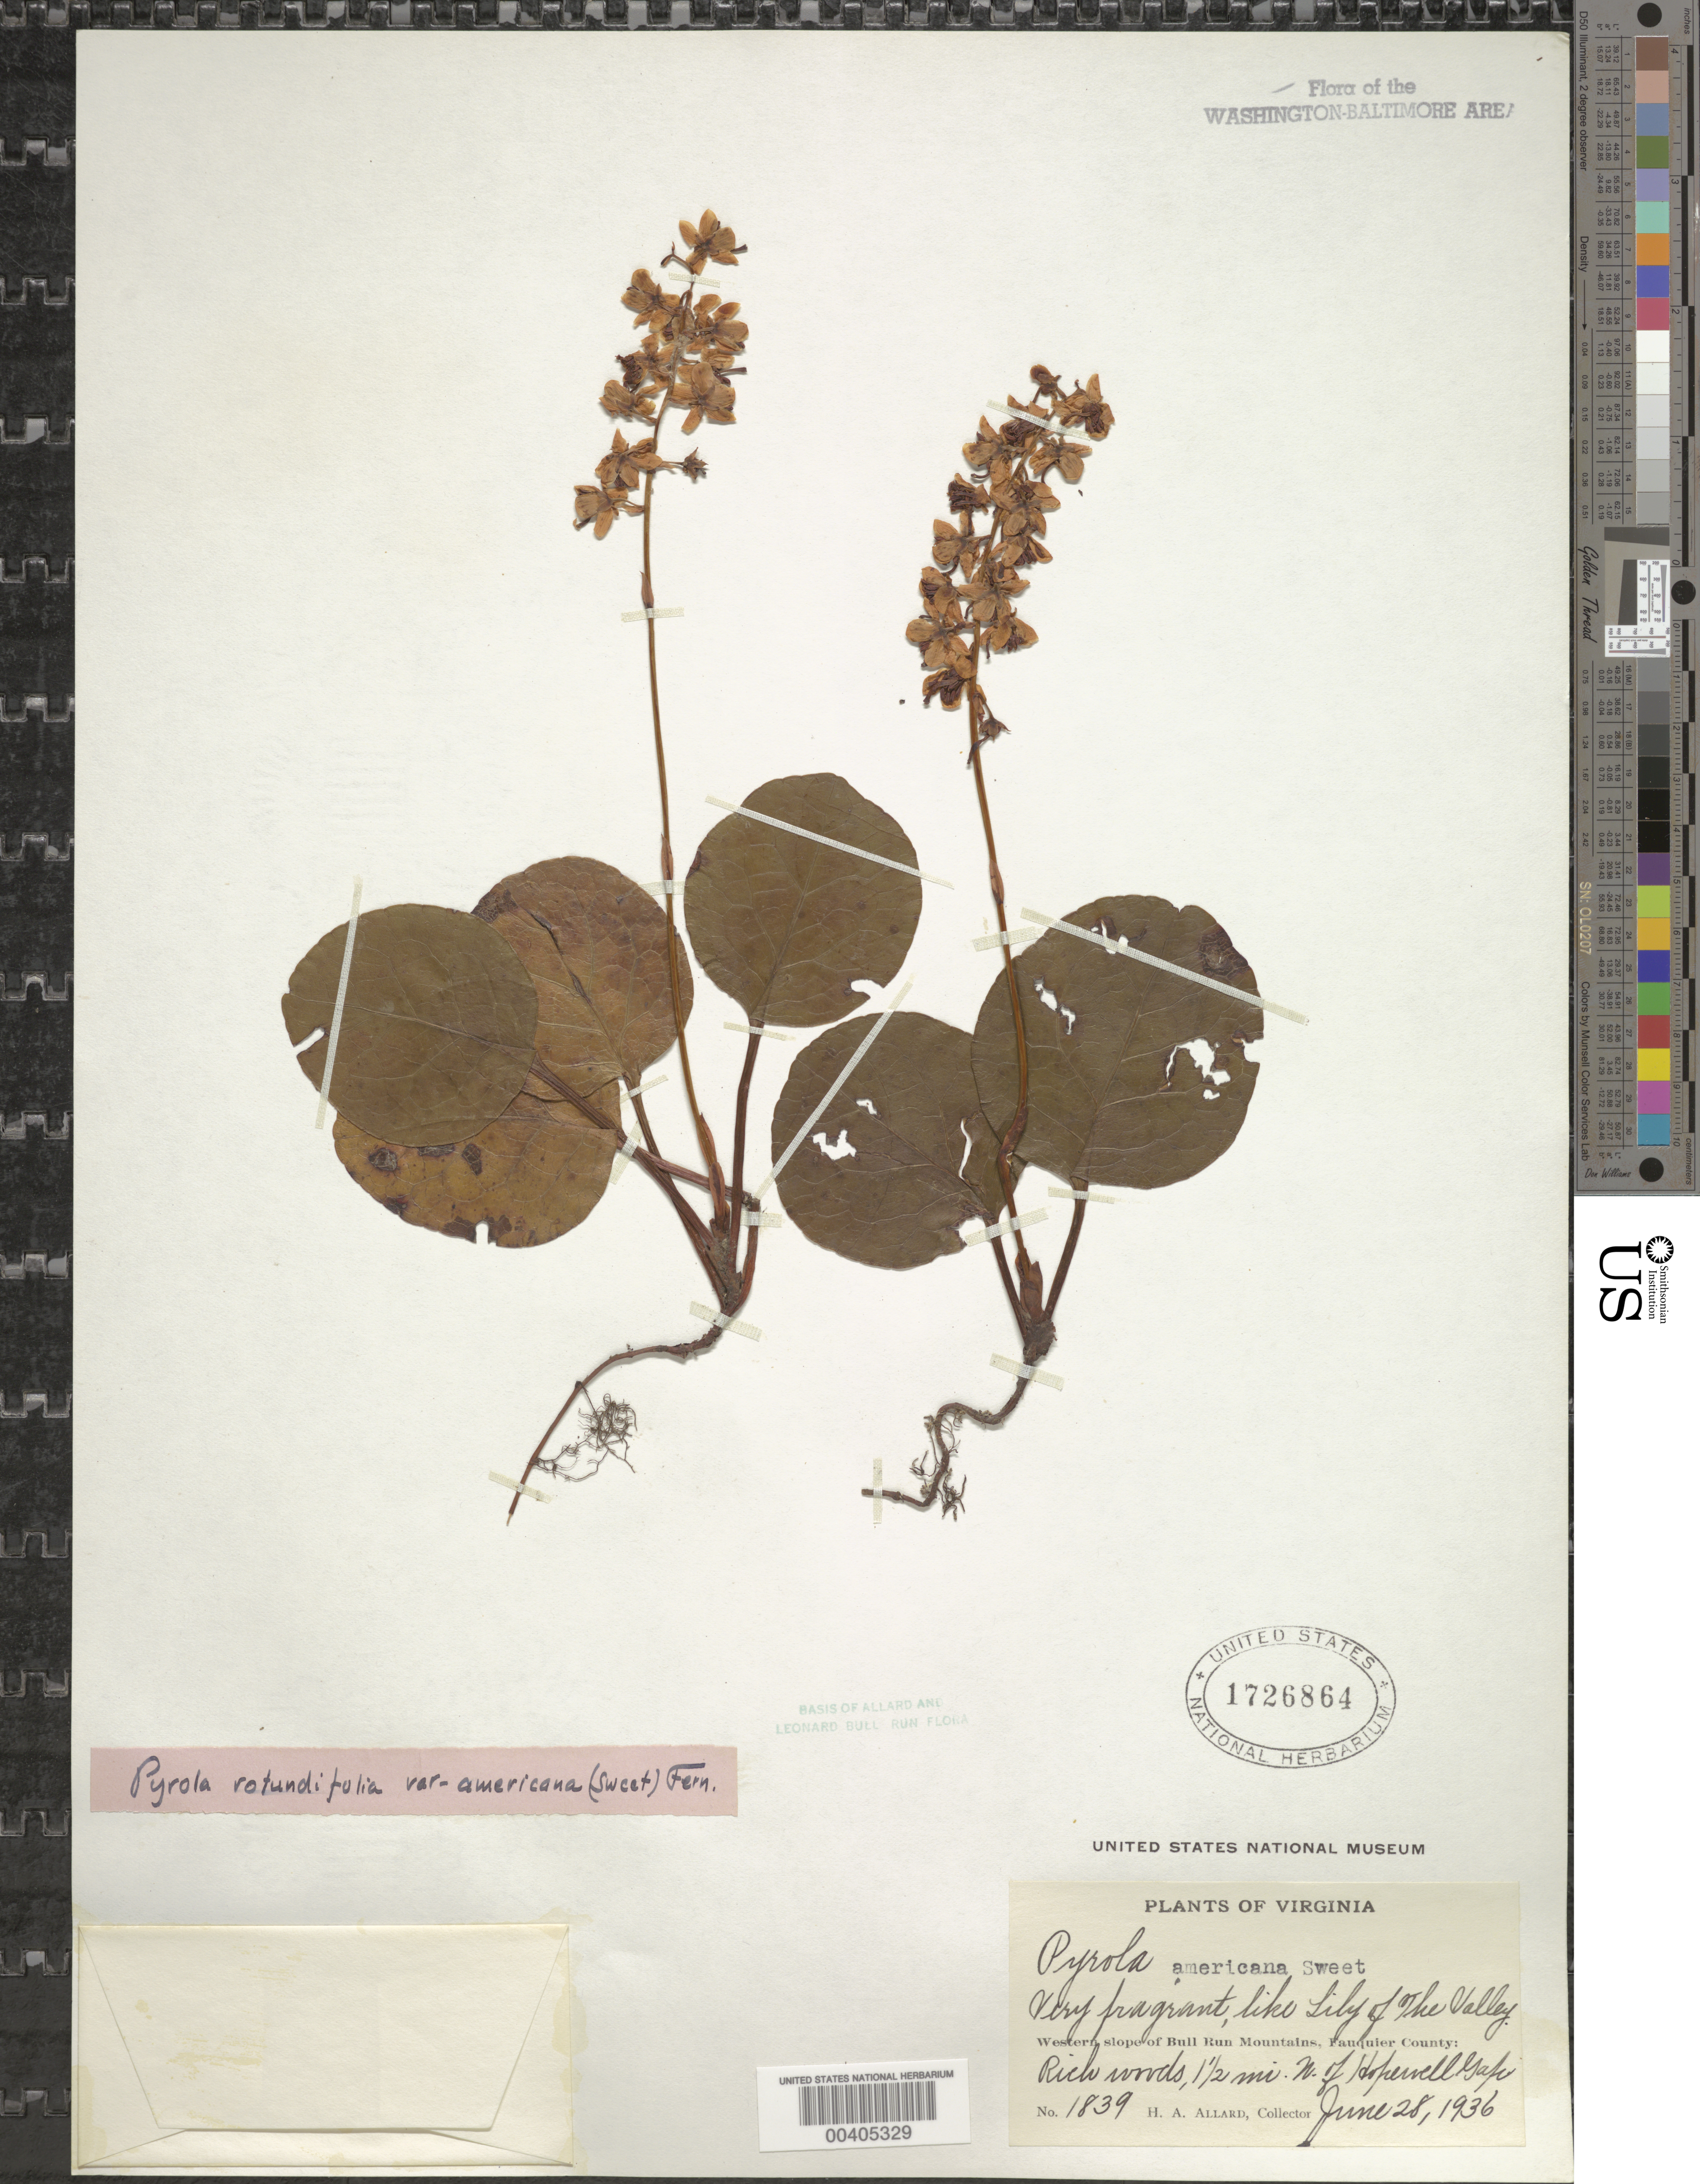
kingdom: Plantae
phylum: Tracheophyta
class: Magnoliopsida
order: Ericales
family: Ericaceae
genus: Pyrola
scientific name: Pyrola rotundifolia var. americana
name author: L.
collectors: H. A. Allard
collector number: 1839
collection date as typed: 28 Jun 1936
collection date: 1936-06-28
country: United States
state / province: Virginia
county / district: Fauquier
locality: North of Hopewell Gap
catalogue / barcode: US 1726864